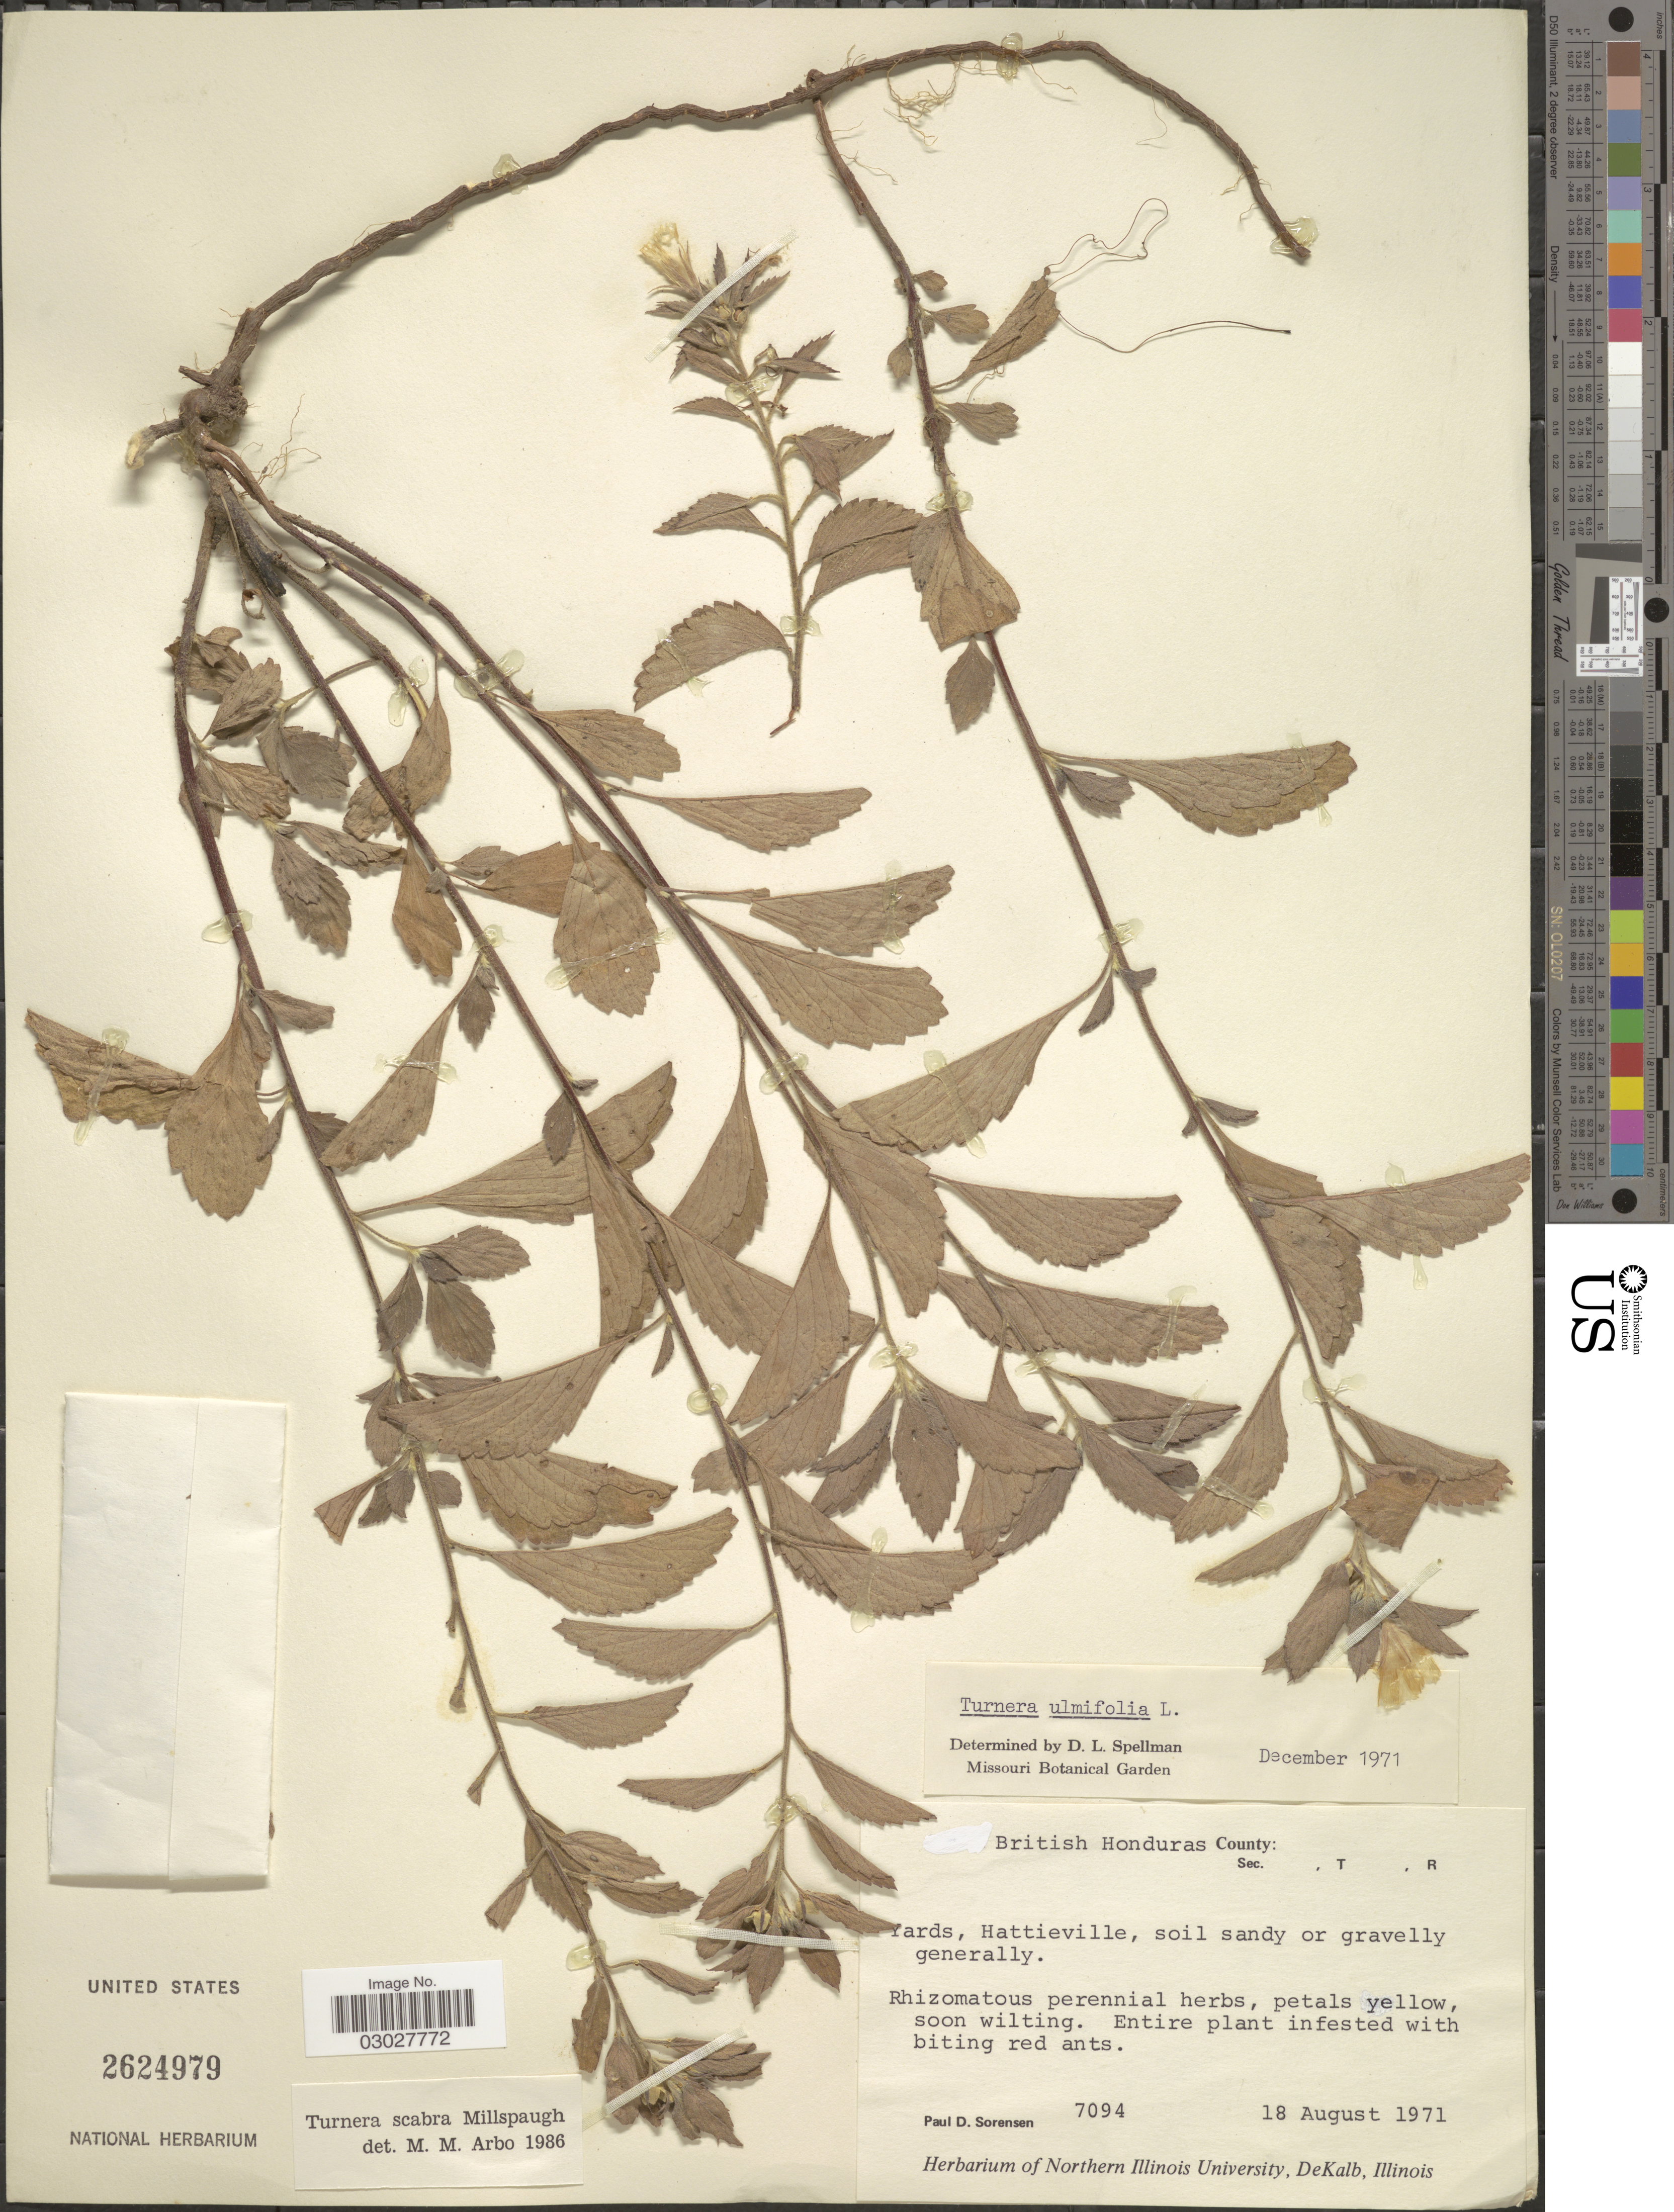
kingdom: Plantae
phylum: Tracheophyta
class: Magnoliopsida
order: Malpighiales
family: Turneraceae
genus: Turnera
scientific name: Turnera scabra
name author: Millsp.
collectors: P. Sorensen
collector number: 7094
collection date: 1971-08-18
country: Belize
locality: British Honduras County. Yards, Hattieville.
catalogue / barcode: US 2624979